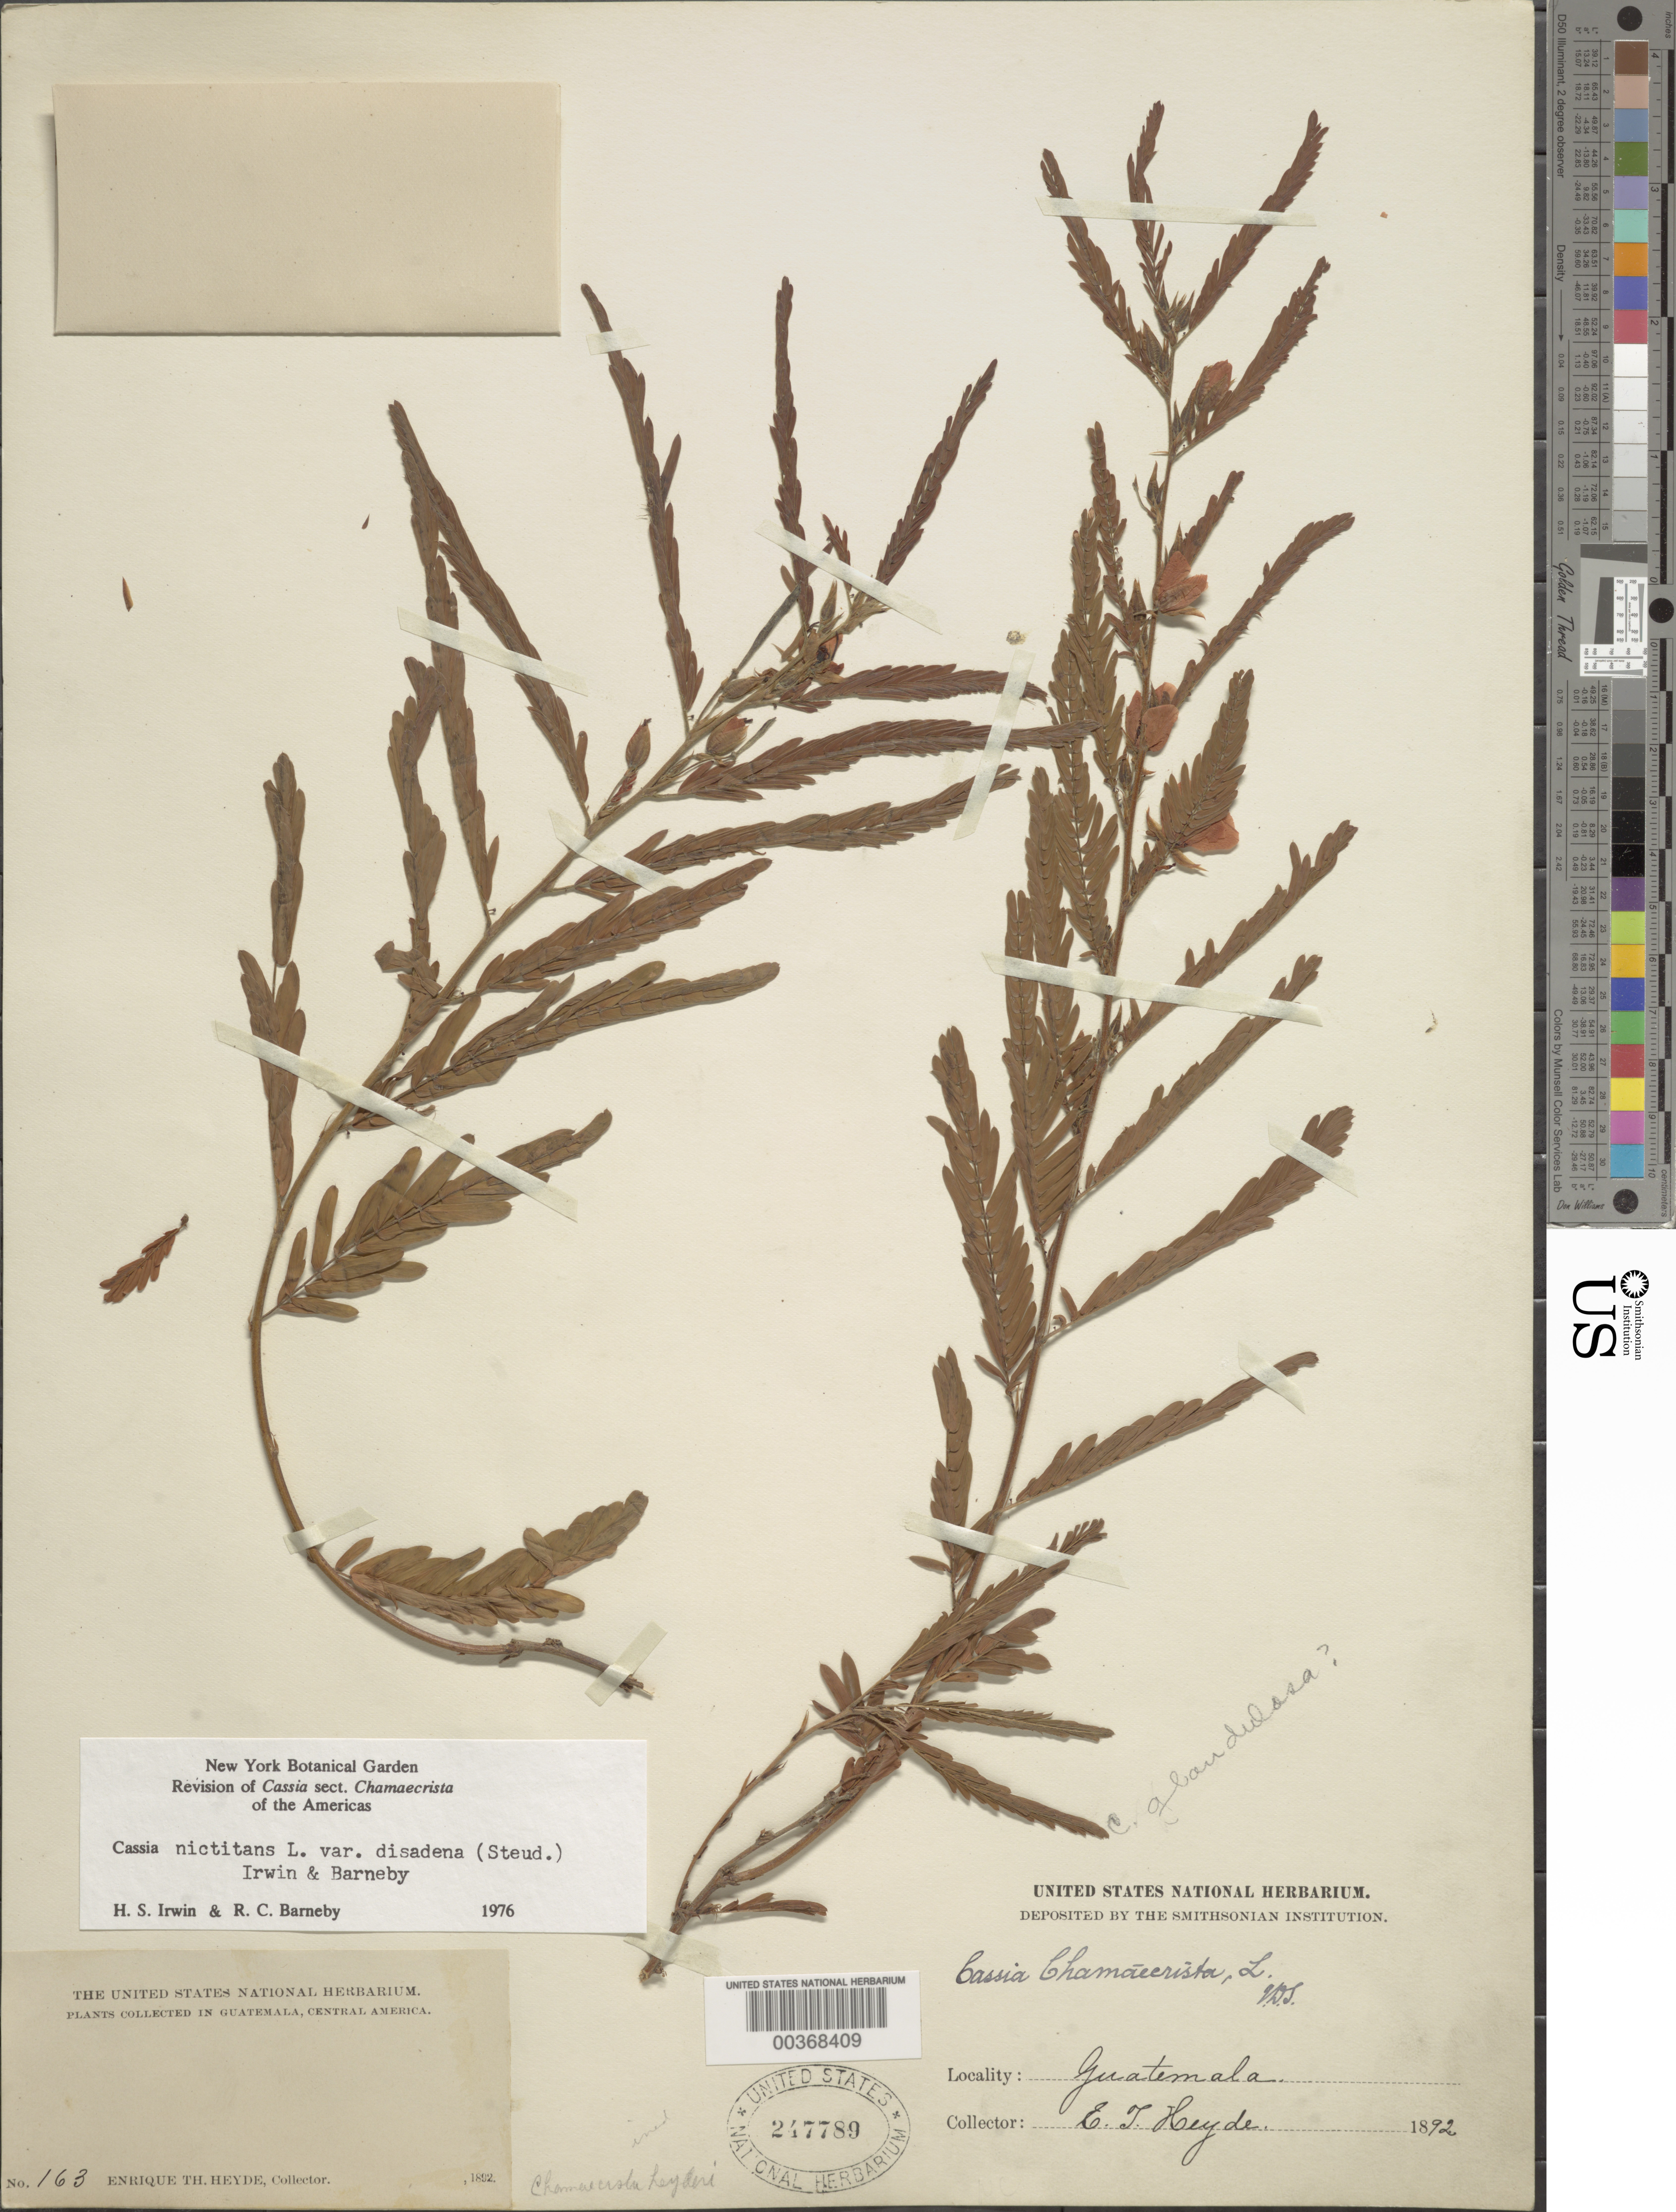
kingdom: Plantae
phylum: Tracheophyta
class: Magnoliopsida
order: Fabales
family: Fabaceae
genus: Chamaecrista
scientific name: Chamaecrista nictitans var. disadena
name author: (Steud.) H.S. Irwin & Barneby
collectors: E. T. Heyde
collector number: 163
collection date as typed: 1892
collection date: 1892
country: Guatemala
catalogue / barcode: US 247789